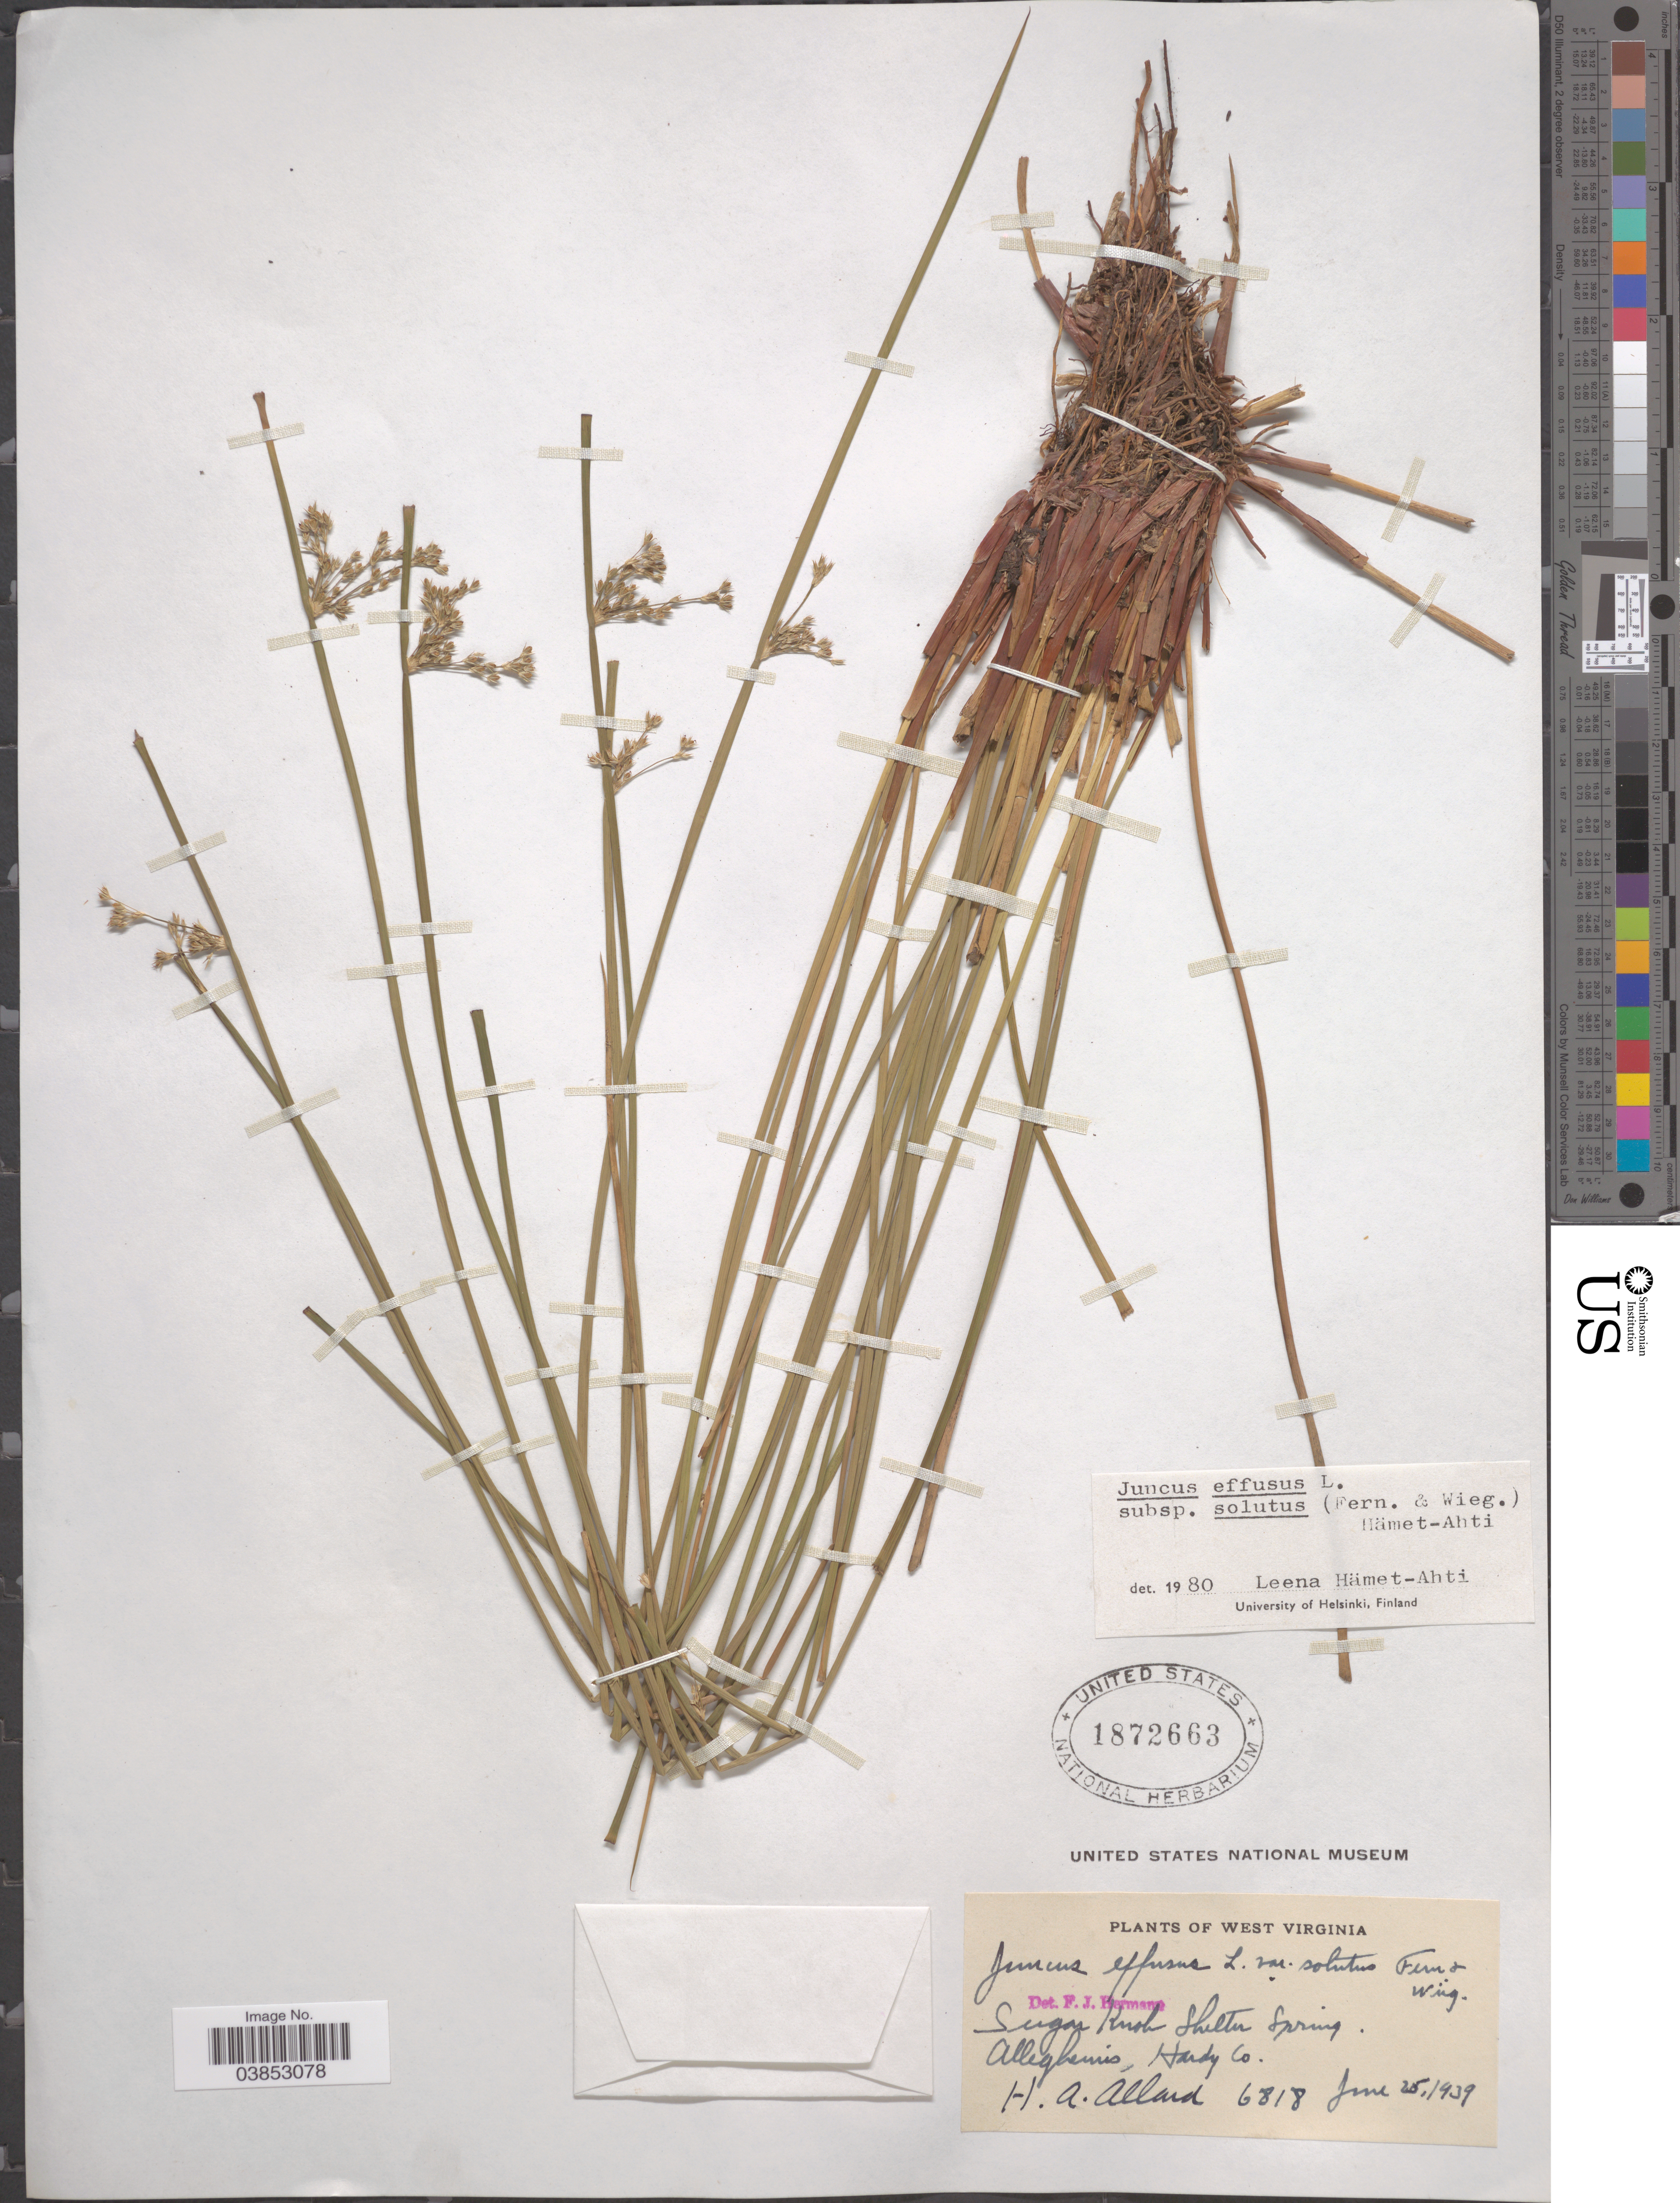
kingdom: Plantae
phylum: Tracheophyta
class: Liliopsida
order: Poales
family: Juncaceae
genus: Juncus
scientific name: Juncus effusus var. solutus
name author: Fernald & Wiegand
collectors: H. A. Allard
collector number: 6818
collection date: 1939-06-25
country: United States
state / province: West Virginia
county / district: Hardy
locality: Sugar Knob, Shelter Spring. Alleghenies, Hardy Co.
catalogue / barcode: US 1872663